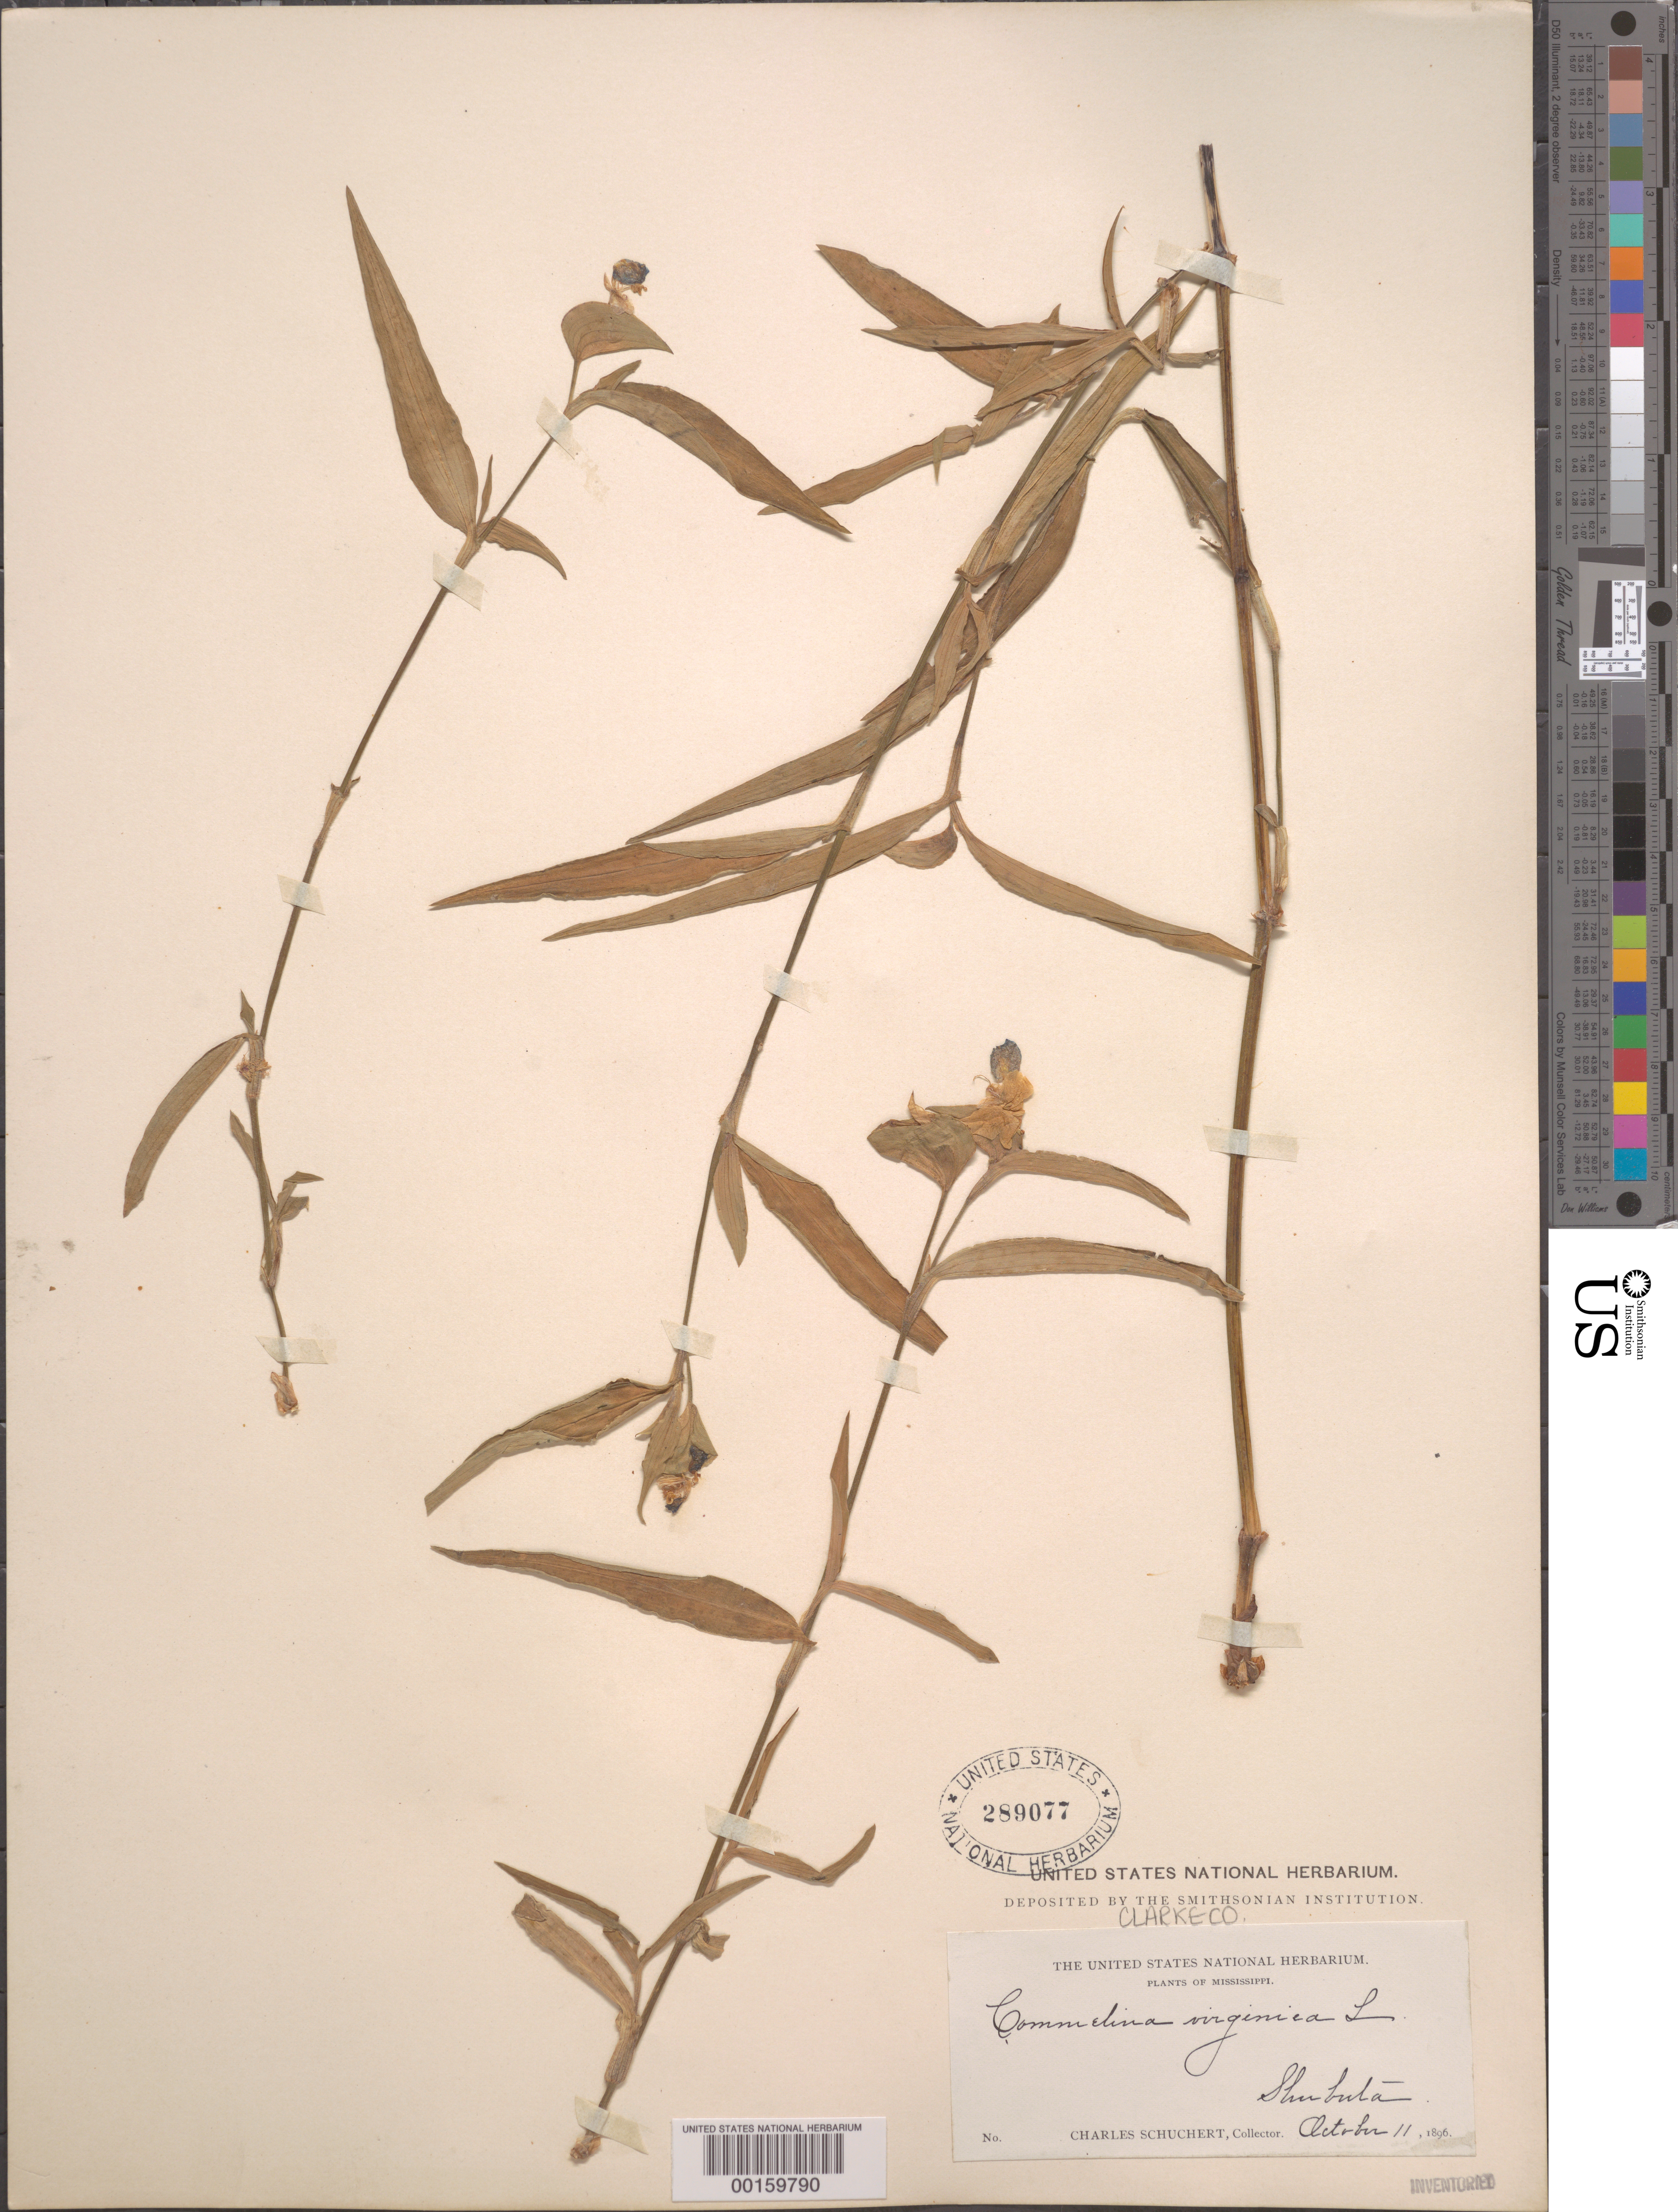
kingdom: Plantae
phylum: Tracheophyta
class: Liliopsida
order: Commelinales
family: Commelinaceae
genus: Commelina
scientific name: Commelina erecta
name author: L.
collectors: C. Schuchert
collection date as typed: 11 Oct 1896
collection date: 1896-10-11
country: United States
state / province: Mississippi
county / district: Clarke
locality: Shubuta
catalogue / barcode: US 289077